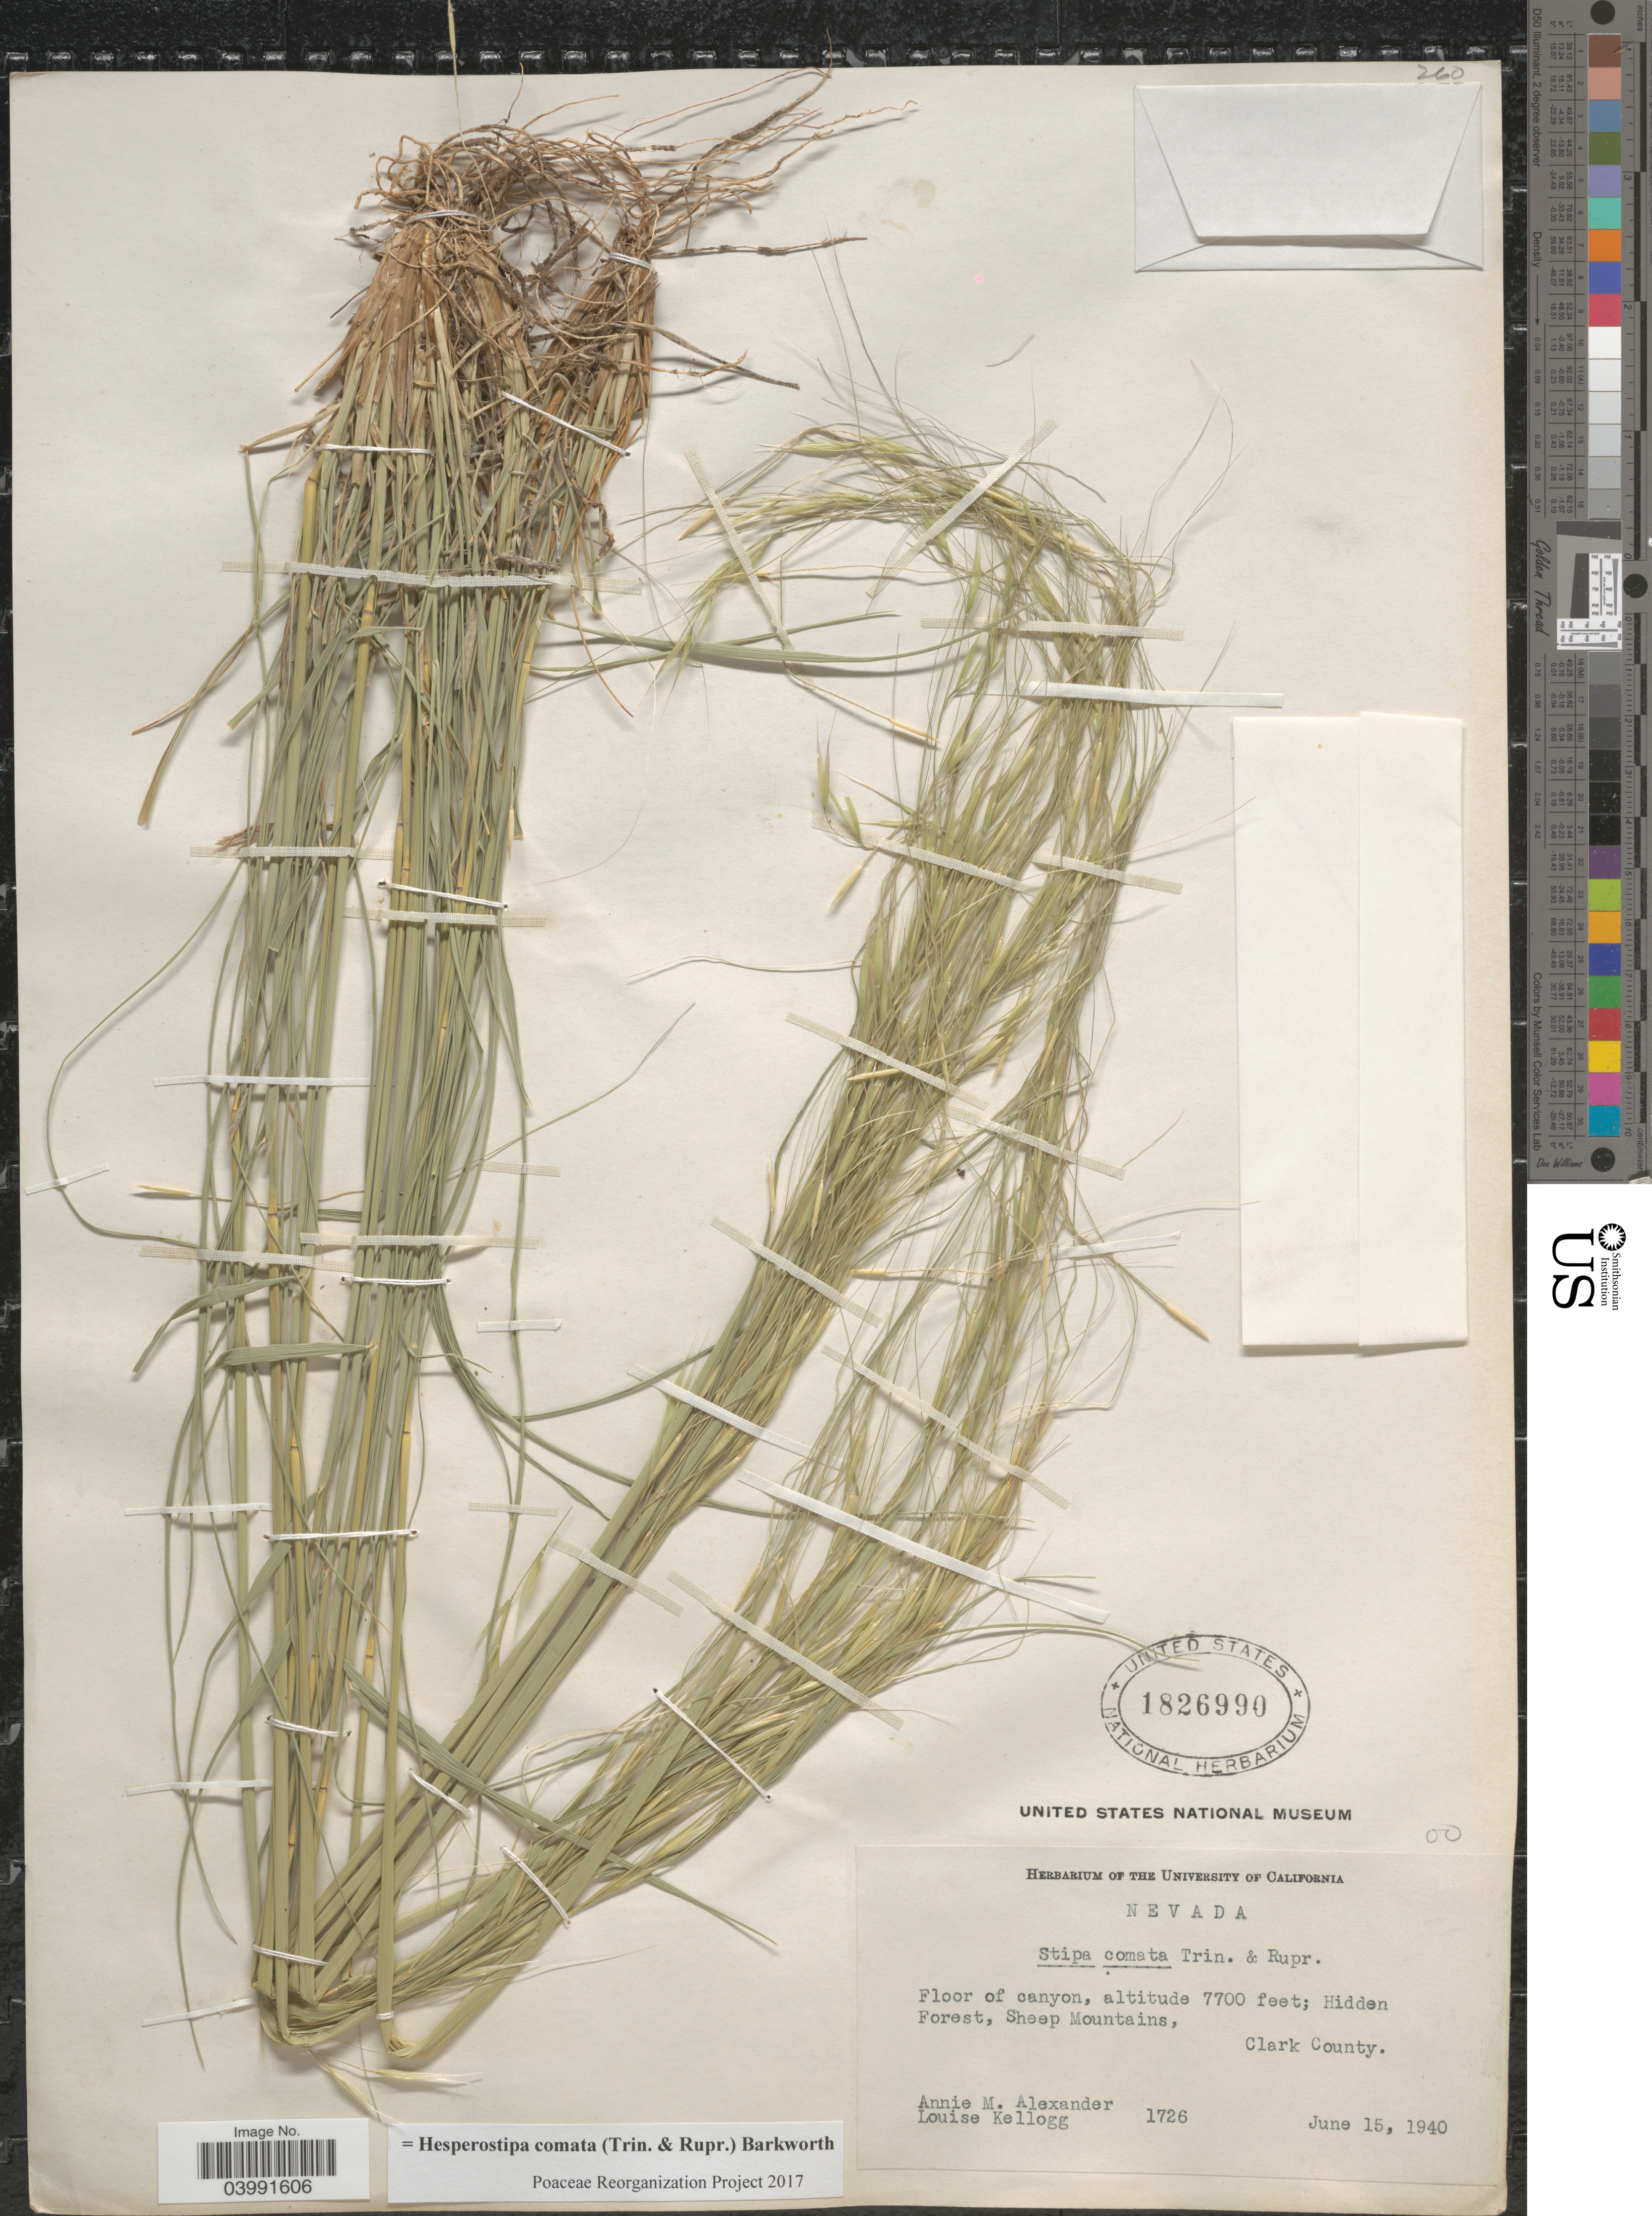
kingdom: Plantae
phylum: Tracheophyta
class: Liliopsida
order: Poales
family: Poaceae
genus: Hesperostipa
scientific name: Hesperostipa comata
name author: (Trin. & Rupr.) Barkworth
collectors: A. M. Alexander & L. Kellogg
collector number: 1726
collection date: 1940-06-15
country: United States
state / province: Nevada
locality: Floor of canyon; Hidden Forest, Sheep Mountains, Clark County.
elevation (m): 2347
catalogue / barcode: US 1826990